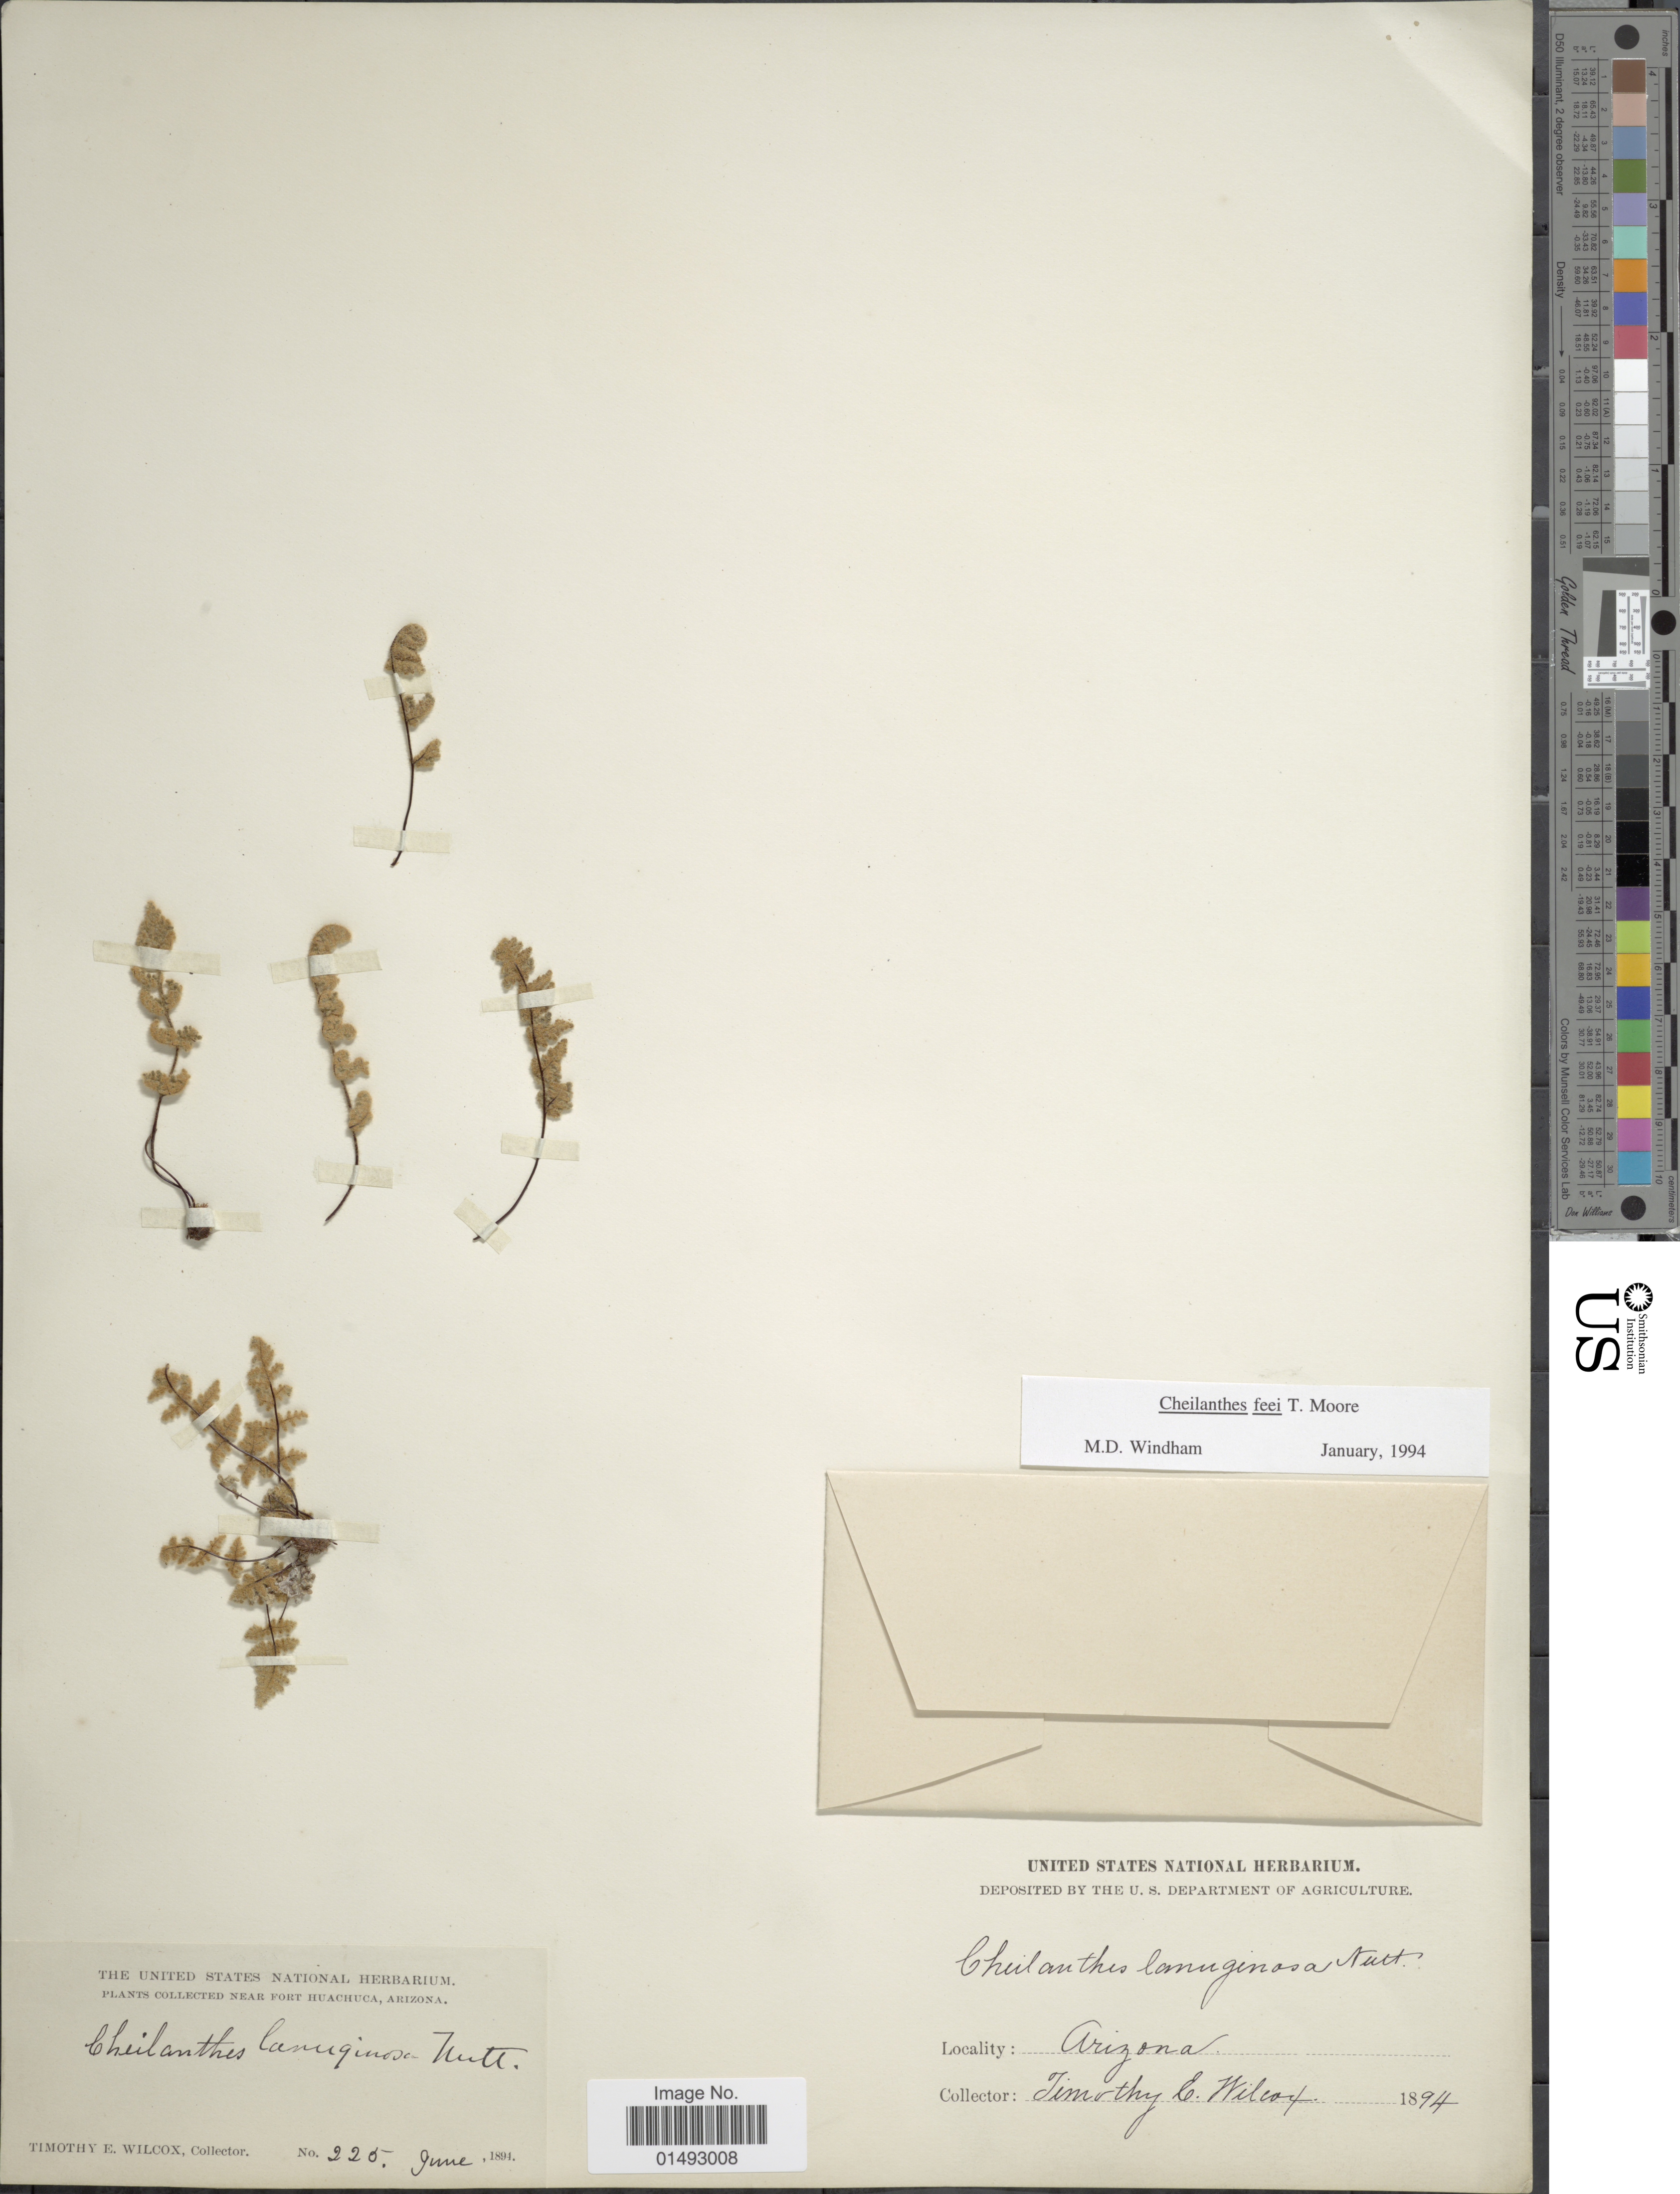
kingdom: Plantae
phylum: Tracheophyta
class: Polypodiopsida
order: Polypodiales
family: Pteridaceae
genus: Myriopteris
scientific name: Myriopteris gracilis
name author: Fée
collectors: T. E. Wilcox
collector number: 225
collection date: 1894-06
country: United States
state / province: Arizona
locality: Near Fort Huachuca